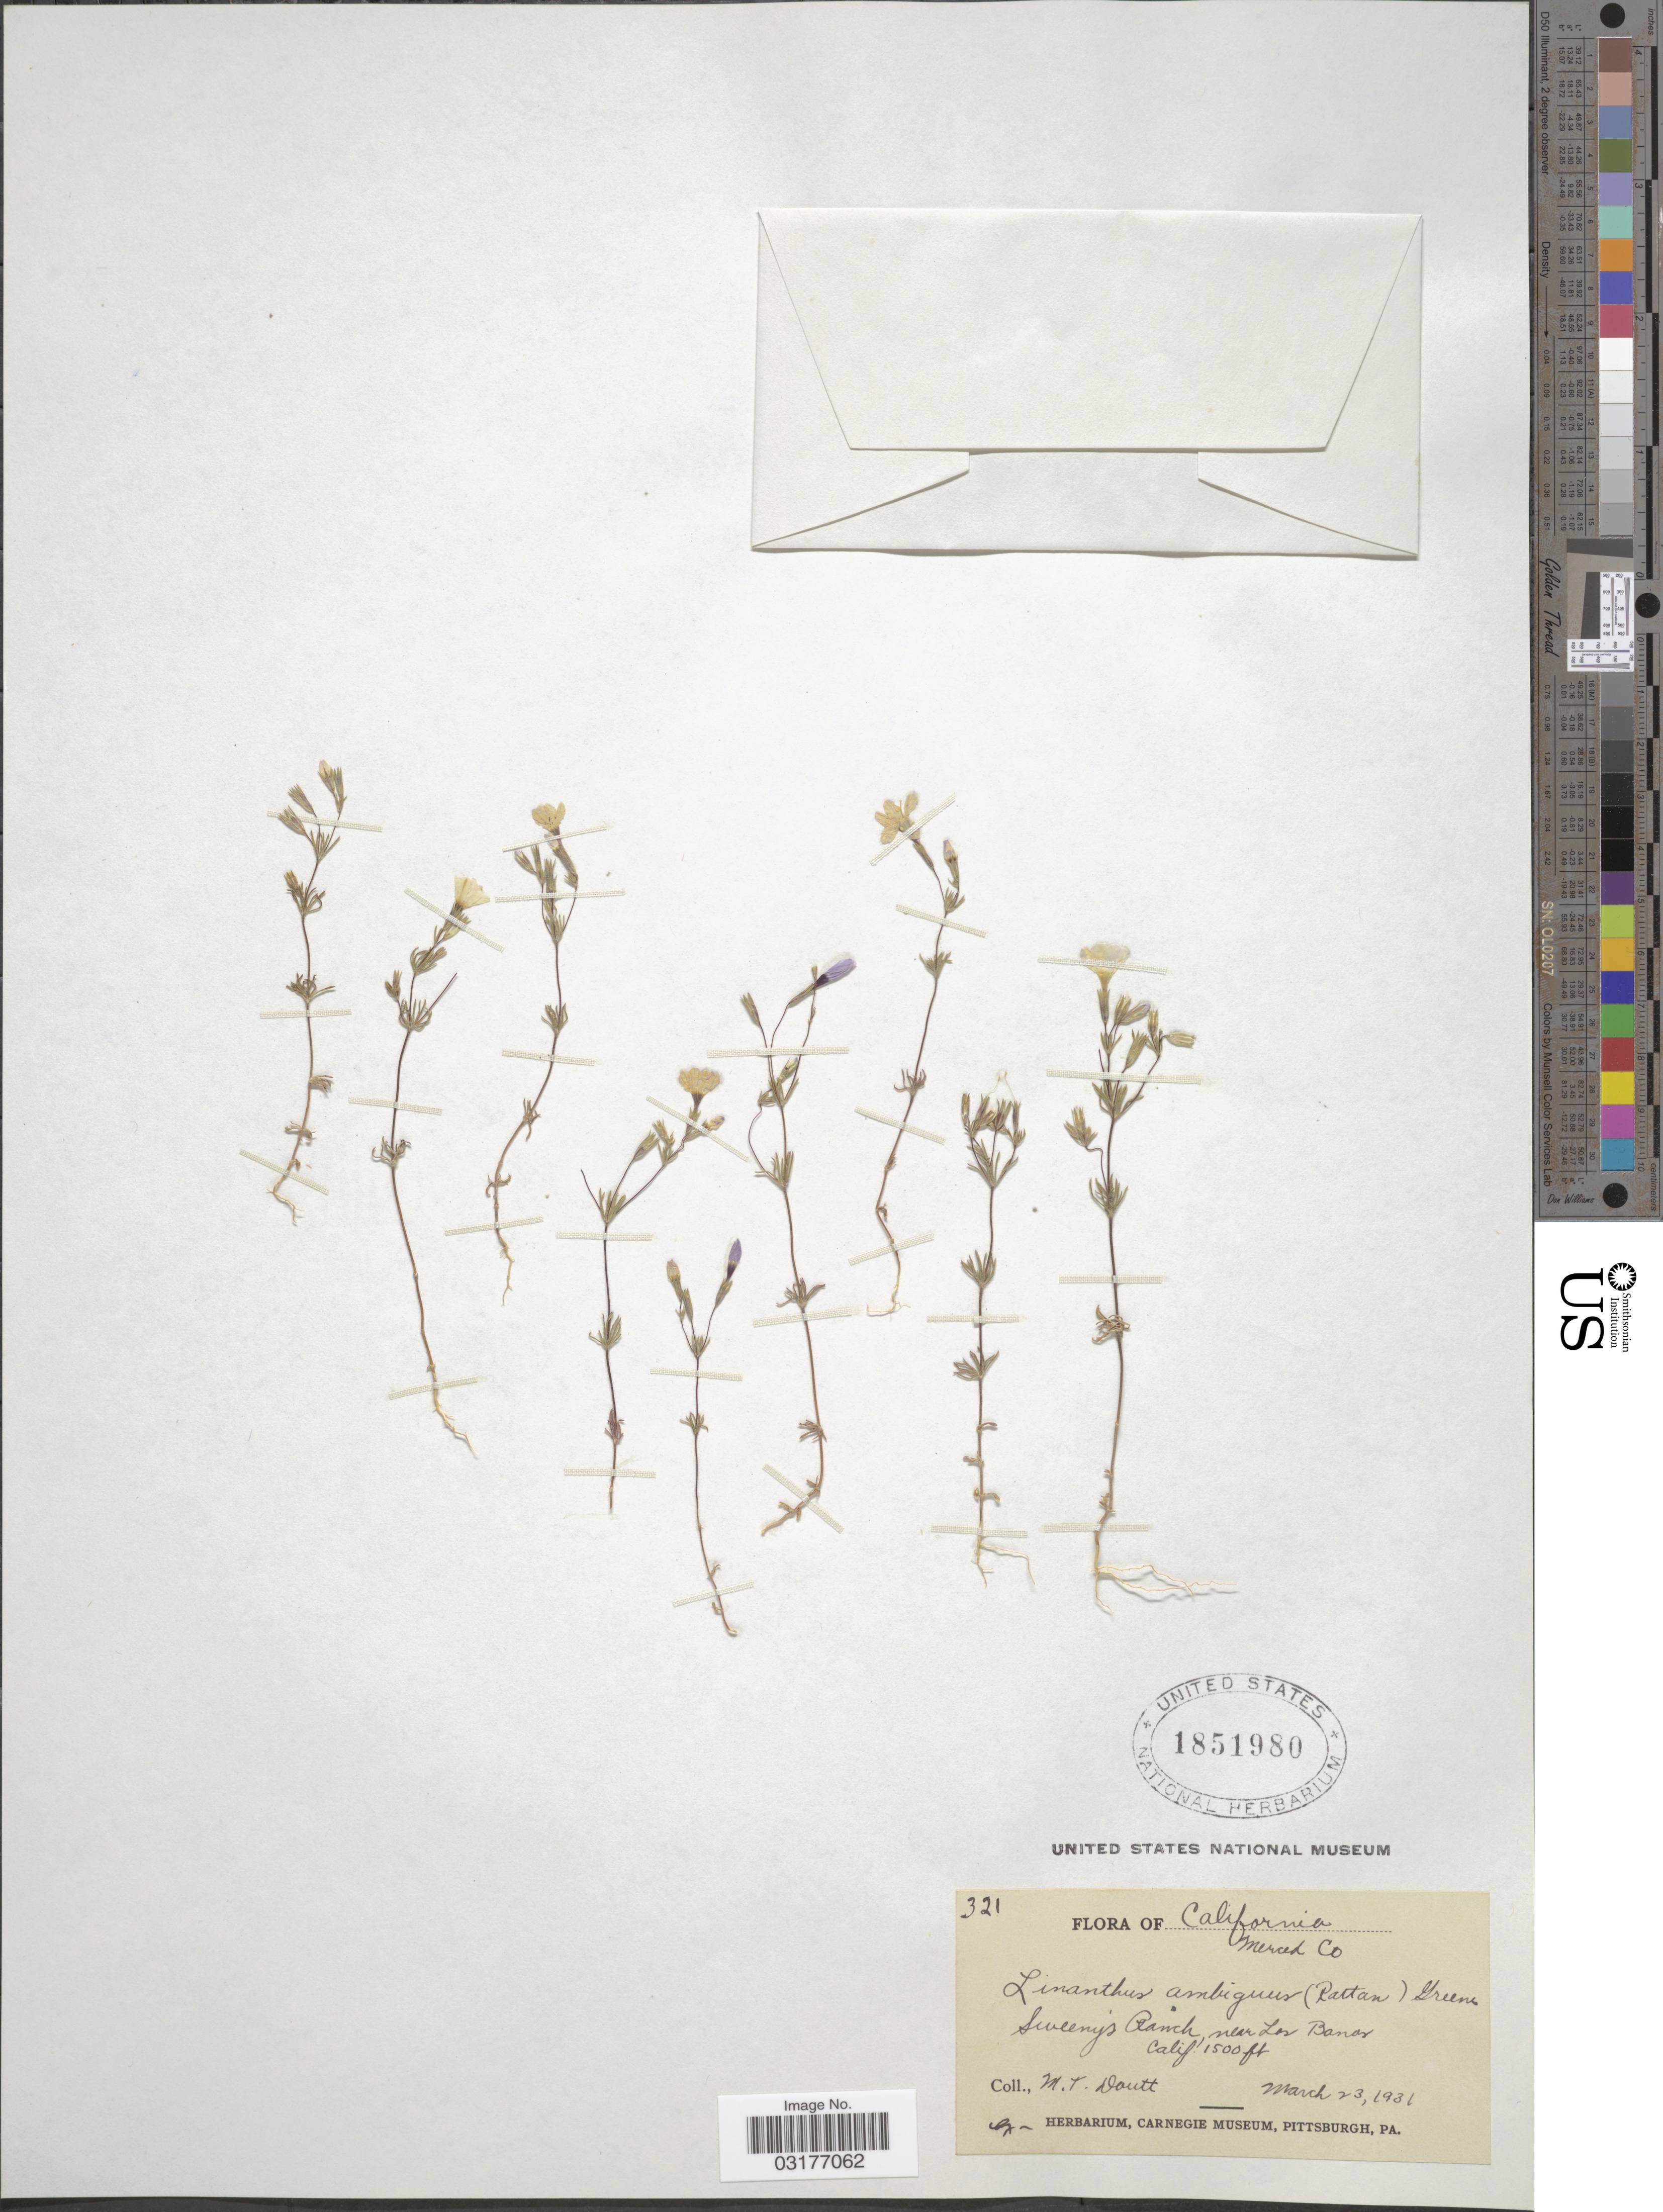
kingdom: Plantae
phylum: Tracheophyta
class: Magnoliopsida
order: Ericales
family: Polemoniaceae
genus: Leptosiphon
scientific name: Leptosiphon ambiguus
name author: (Rattan) J.M. Porter & L.A. Johnson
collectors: M. Doutt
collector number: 321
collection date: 1931-03-23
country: United States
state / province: California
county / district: Merced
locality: Merced Co. Sweeny's Ranch, near Los Banos.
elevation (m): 457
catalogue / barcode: US 1851980